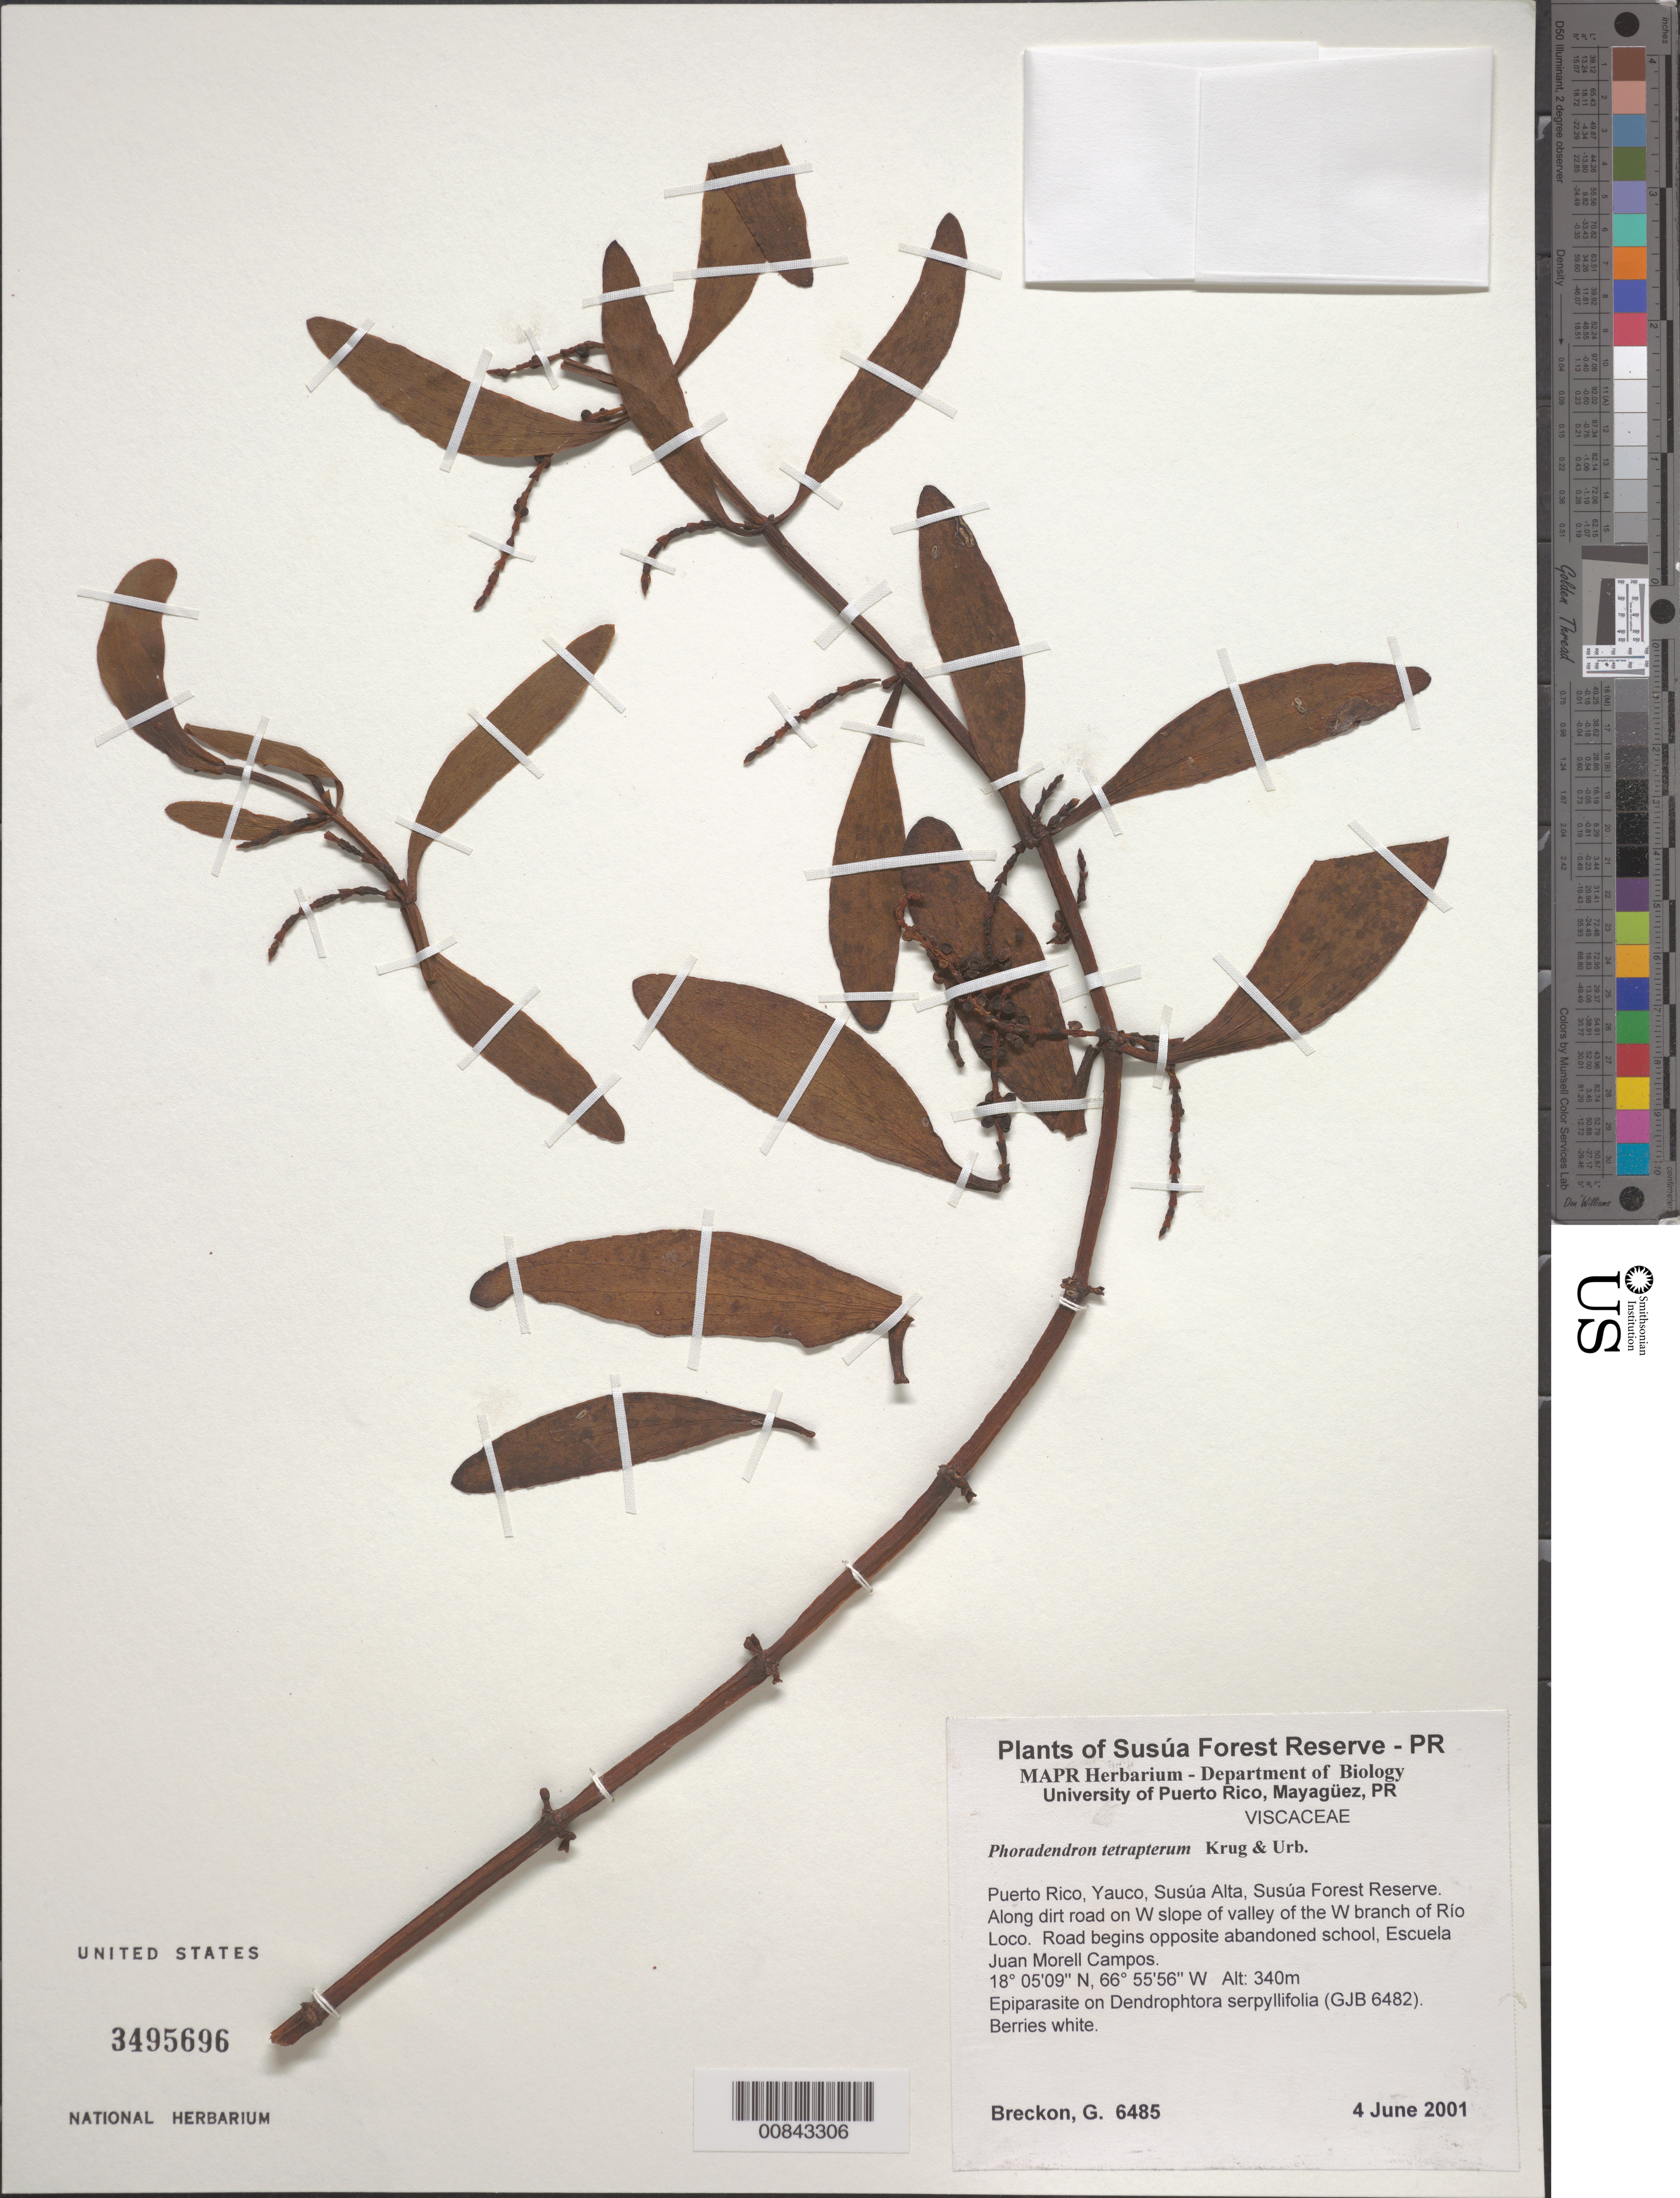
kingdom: Plantae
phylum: Tracheophyta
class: Magnoliopsida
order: Santalales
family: Viscaceae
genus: Phoradendron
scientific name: Phoradendron dipterum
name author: Eichler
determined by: Caraballo-Ortiz, Marcos A., (MISS), University of Mississippi (UNITED STATES)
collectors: G. Breckon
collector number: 6485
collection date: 2001-06-04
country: Puerto Rico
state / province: Yauco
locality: Susúa Alta, Susúa Forest Reserve. Along dirt road on W slope of valley of the W branch of Río Loco. Road begins opposite abandoned school, Escuela Juan Morell Campos.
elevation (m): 340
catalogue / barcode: US 3495696